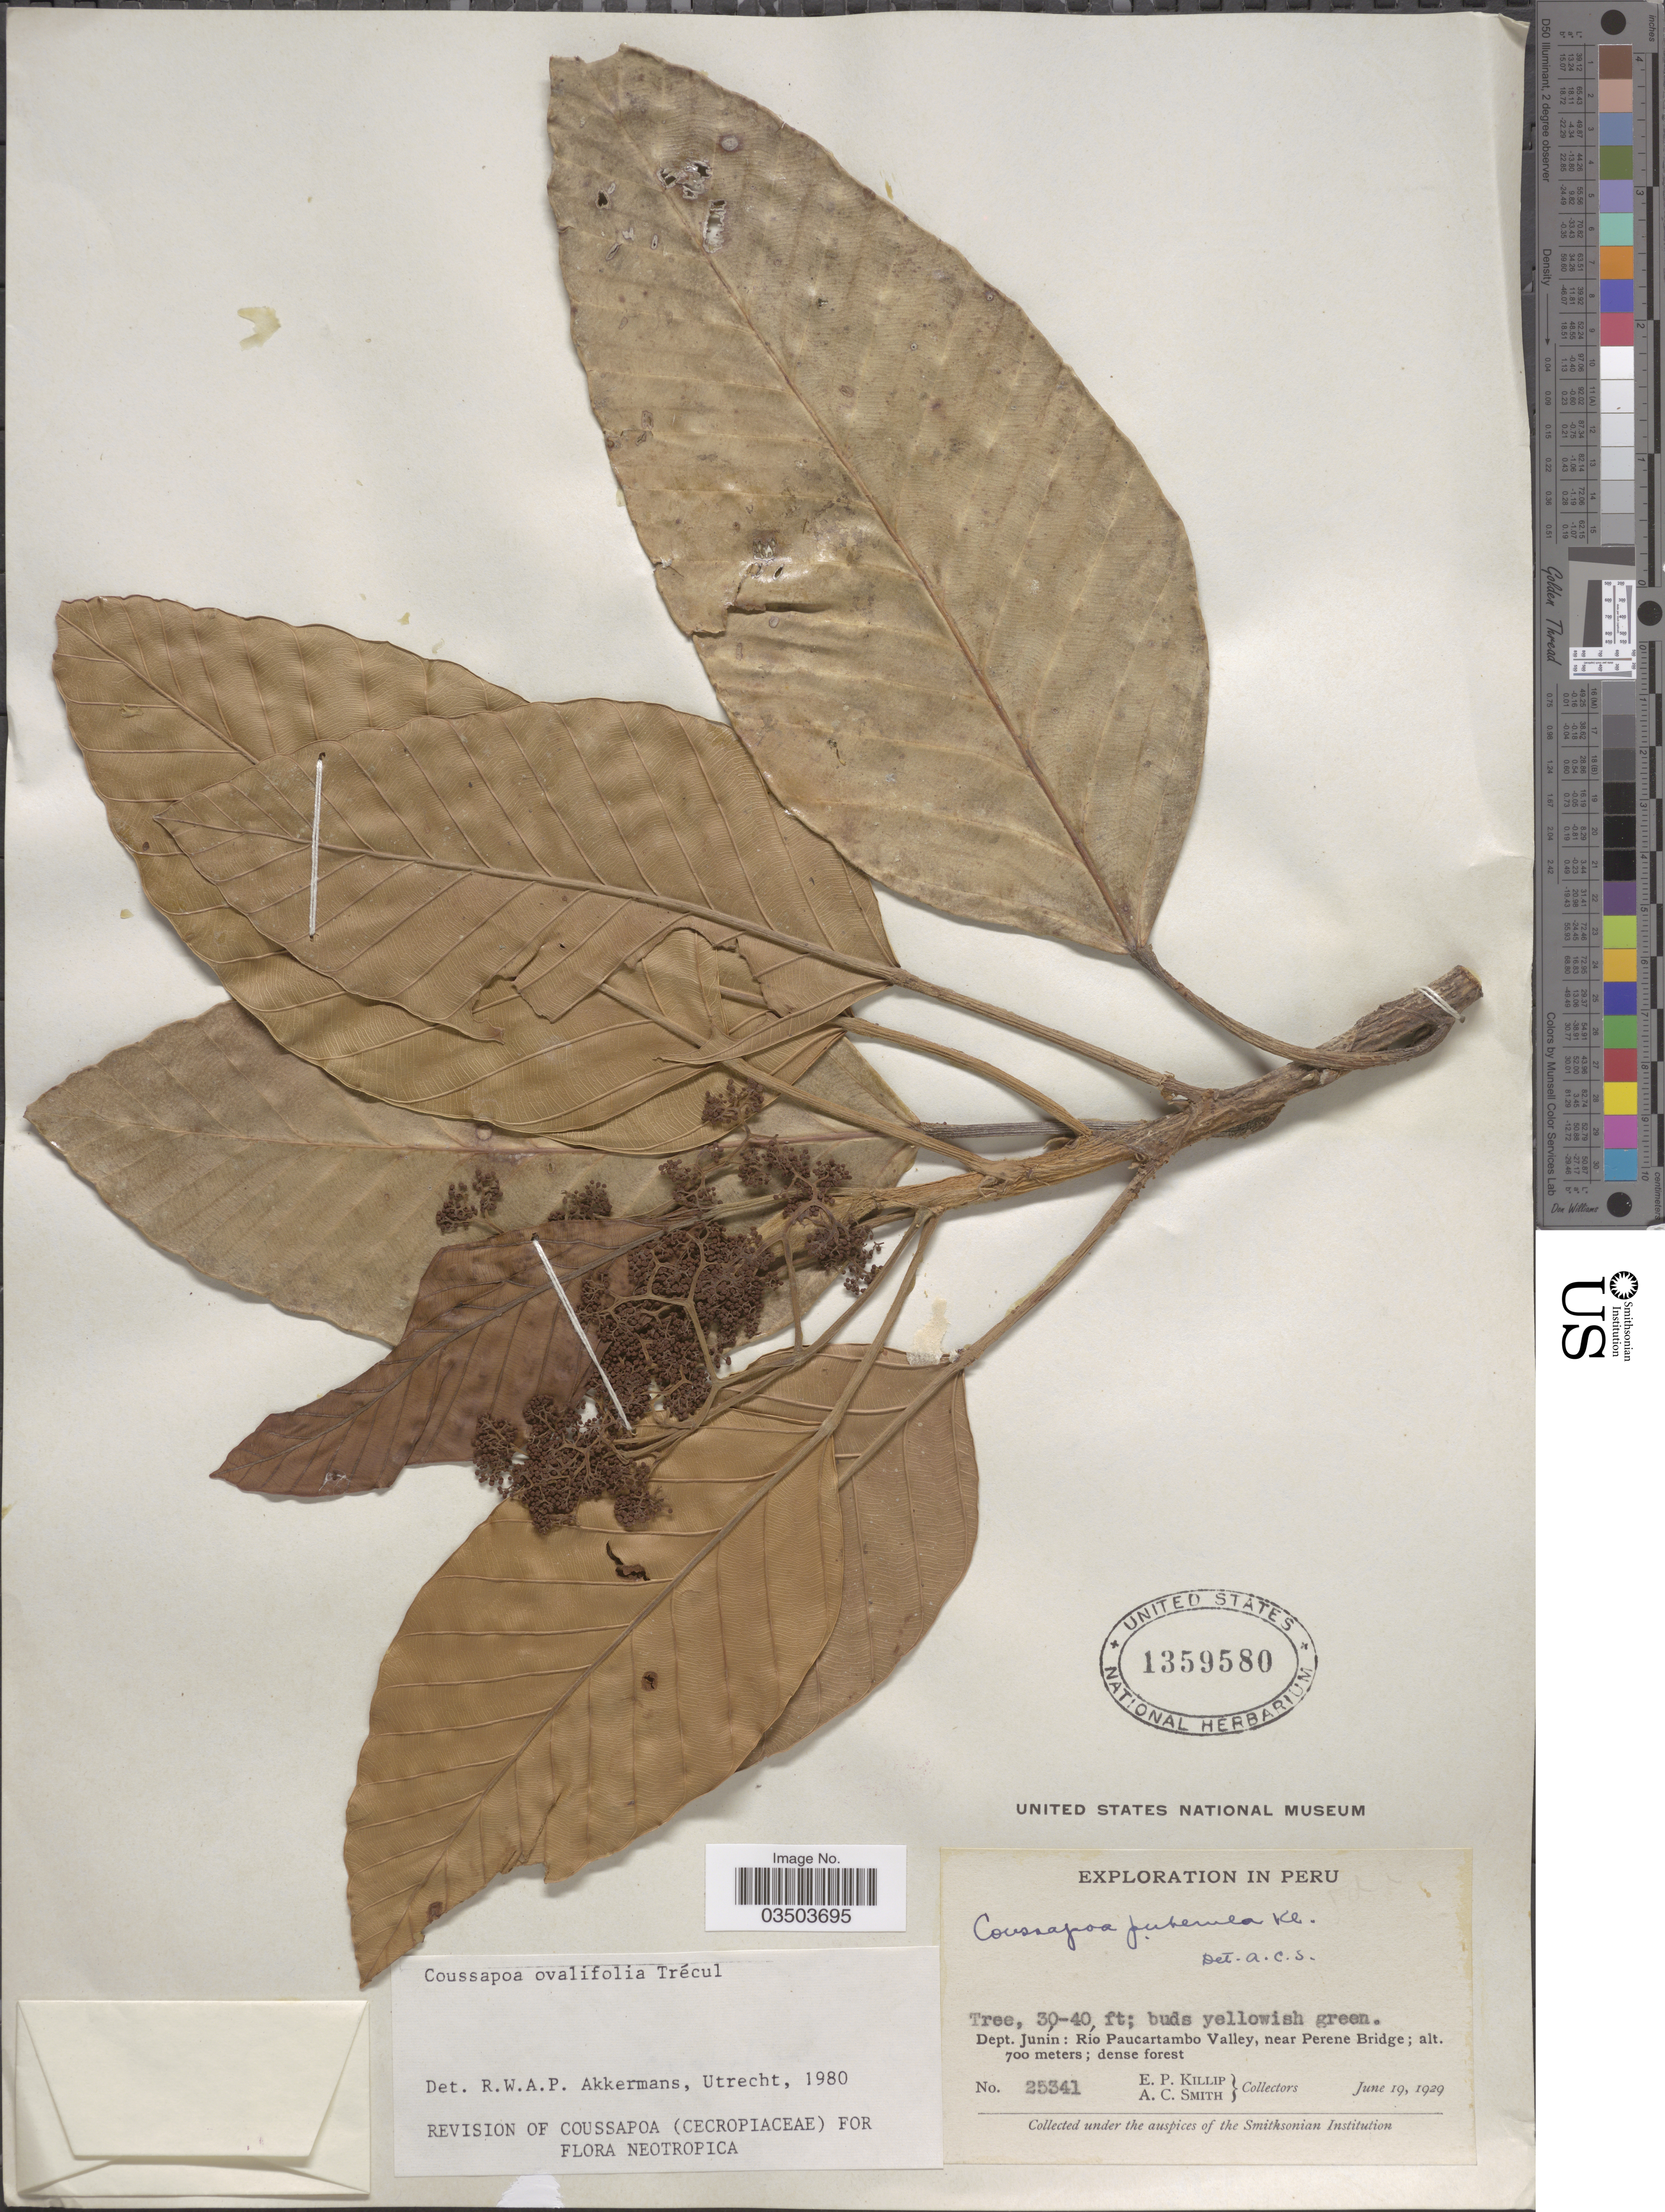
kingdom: Plantae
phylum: Tracheophyta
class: Magnoliopsida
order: Rosales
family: Urticaceae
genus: Coussapoa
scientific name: Coussapoa ovalifolia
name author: Trécul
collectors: E. P. Killip & A. C. Smith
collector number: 25341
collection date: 1929-06-19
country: Peru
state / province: Junín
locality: Dept. Junín: Río Paucartambo Valley, near Perene Bridge.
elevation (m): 700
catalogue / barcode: US 1359580